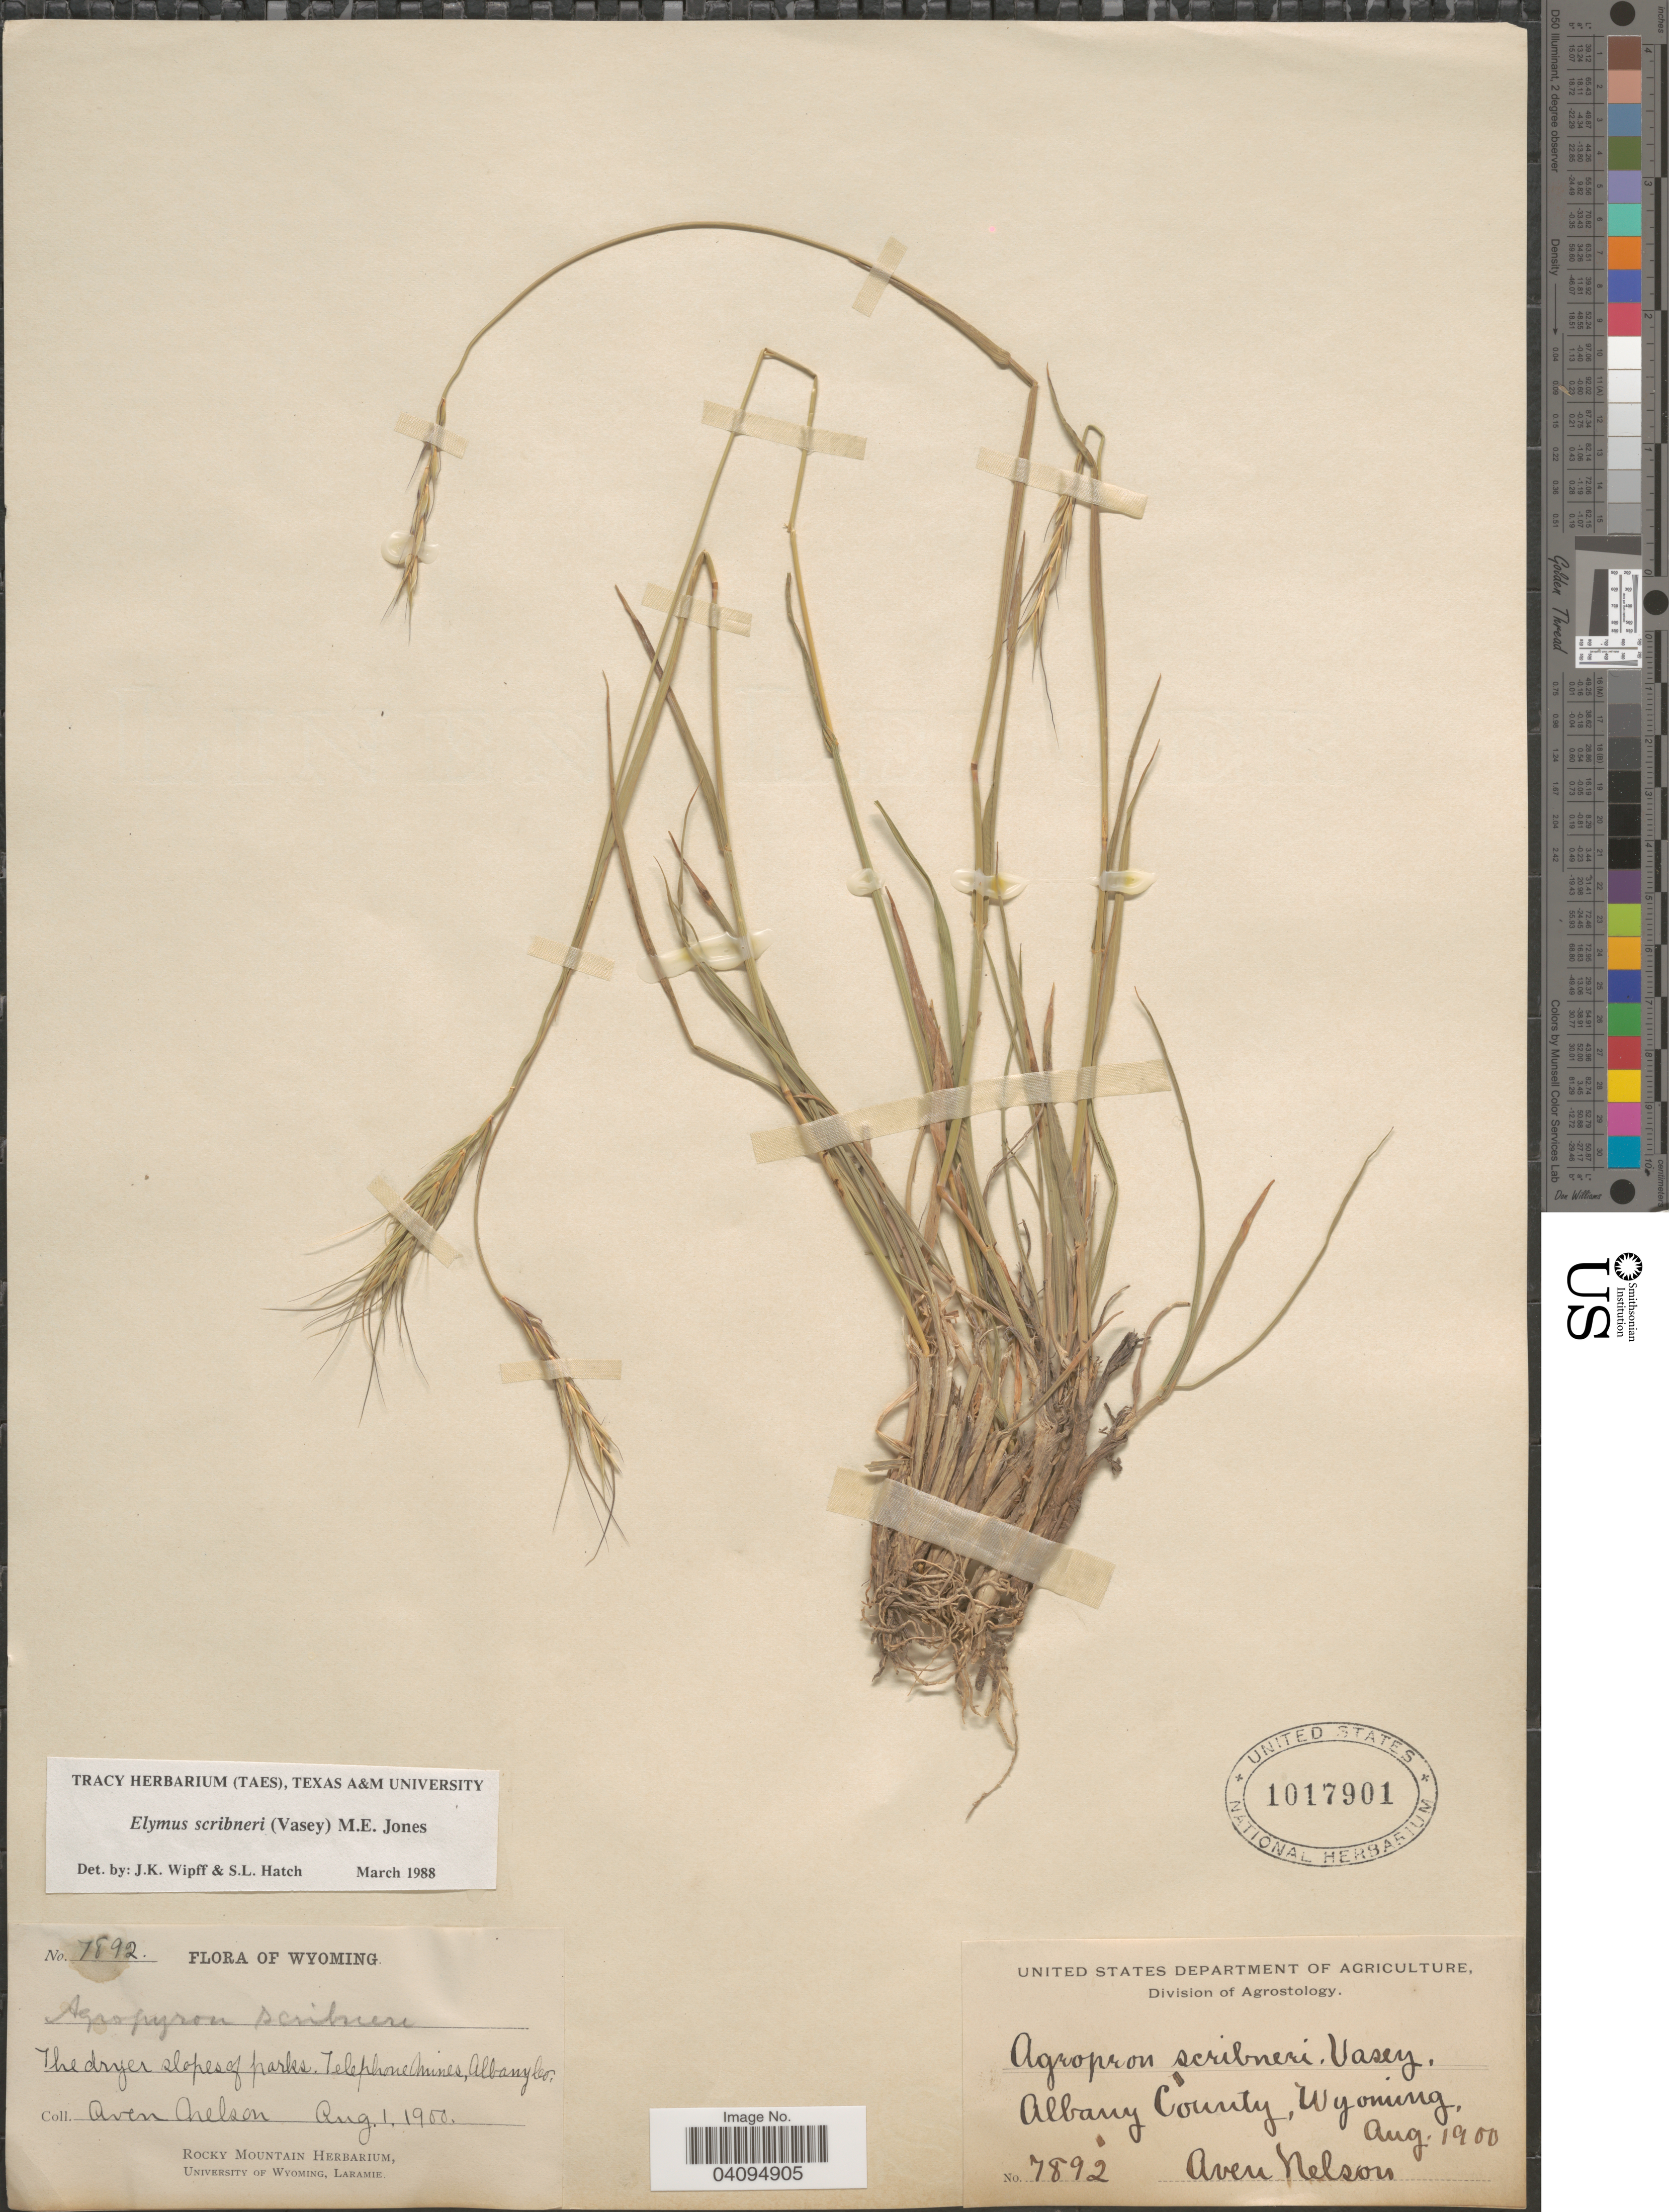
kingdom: Plantae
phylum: Tracheophyta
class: Liliopsida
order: Poales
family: Poaceae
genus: Elymus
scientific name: Elymus scribneri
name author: (Vasey) M.E. Jones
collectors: A. Nelson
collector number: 7892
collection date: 1900-08-01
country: United States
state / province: Wyoming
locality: Albany County. Telephone Mines.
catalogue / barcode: US 1017901